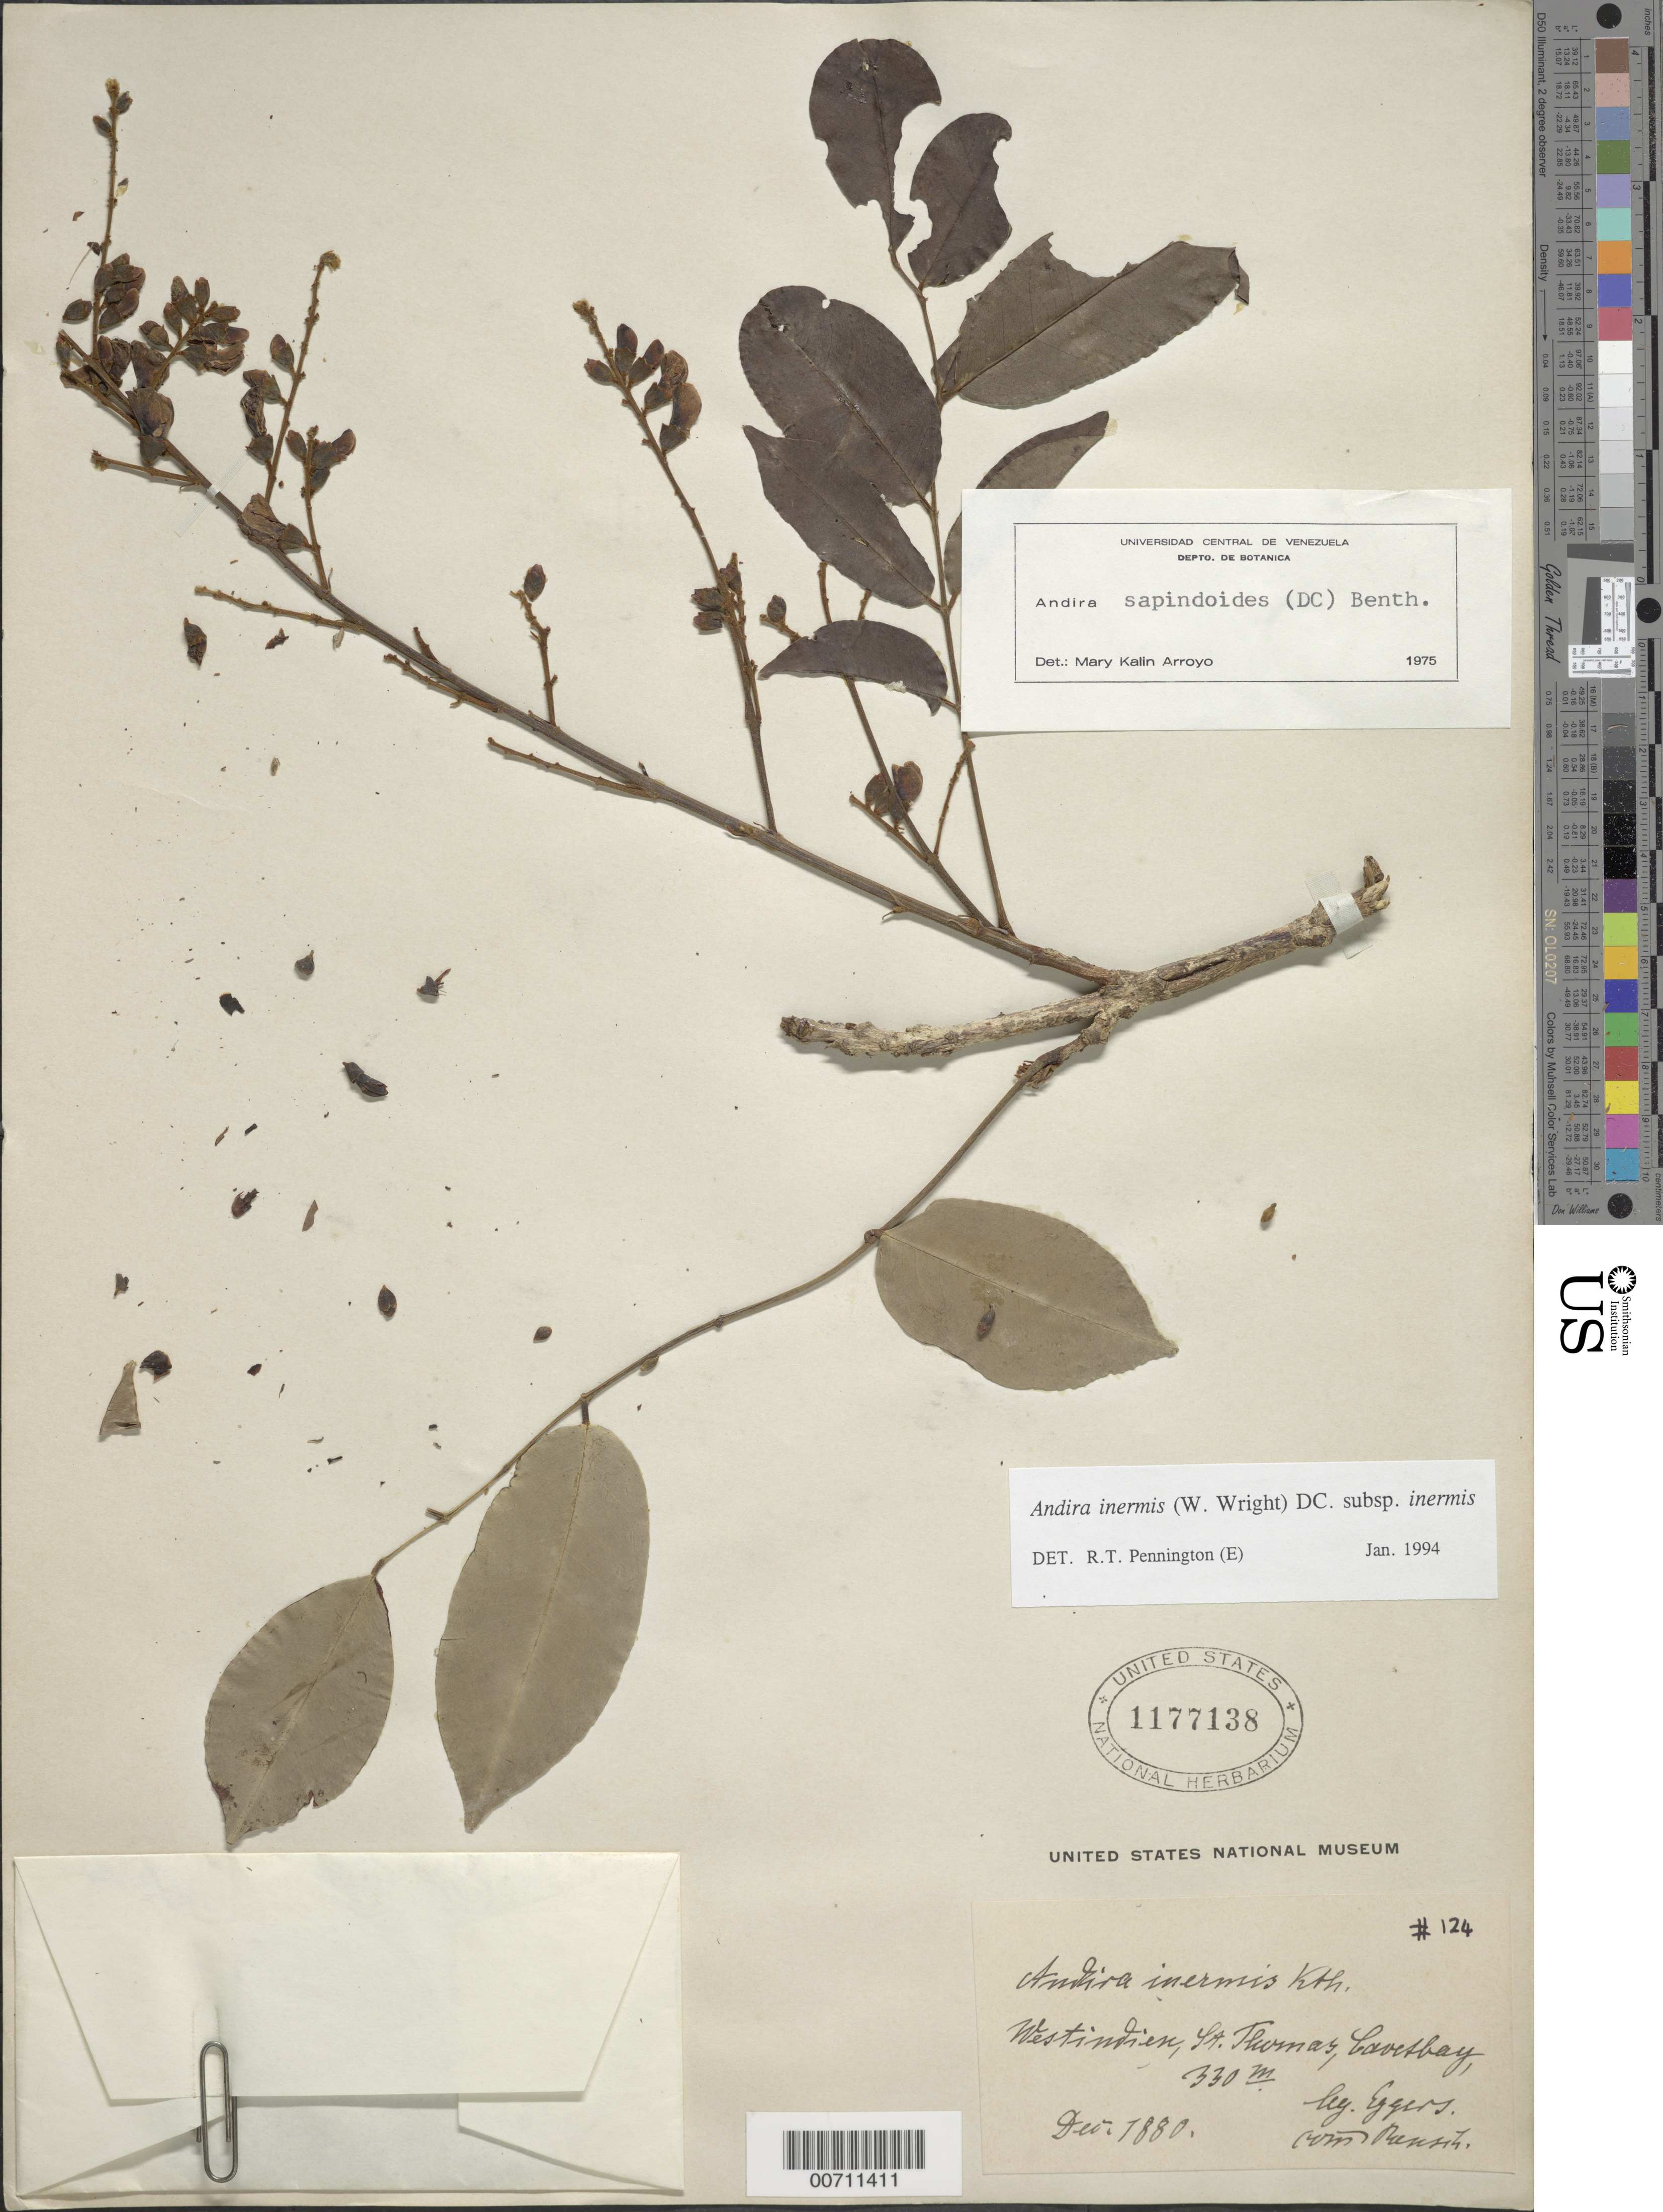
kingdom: Plantae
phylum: Tracheophyta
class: Magnoliopsida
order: Fabales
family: Fabaceae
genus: Andira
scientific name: Andira inermis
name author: (W. Wright) Kunth ex DC.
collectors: H. F. A. von Eggers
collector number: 124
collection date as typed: Dec 1880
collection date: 1880-12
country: U.S. Virgin Islands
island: St. Thomas Island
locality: Caves Bay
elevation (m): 330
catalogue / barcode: US 1177138